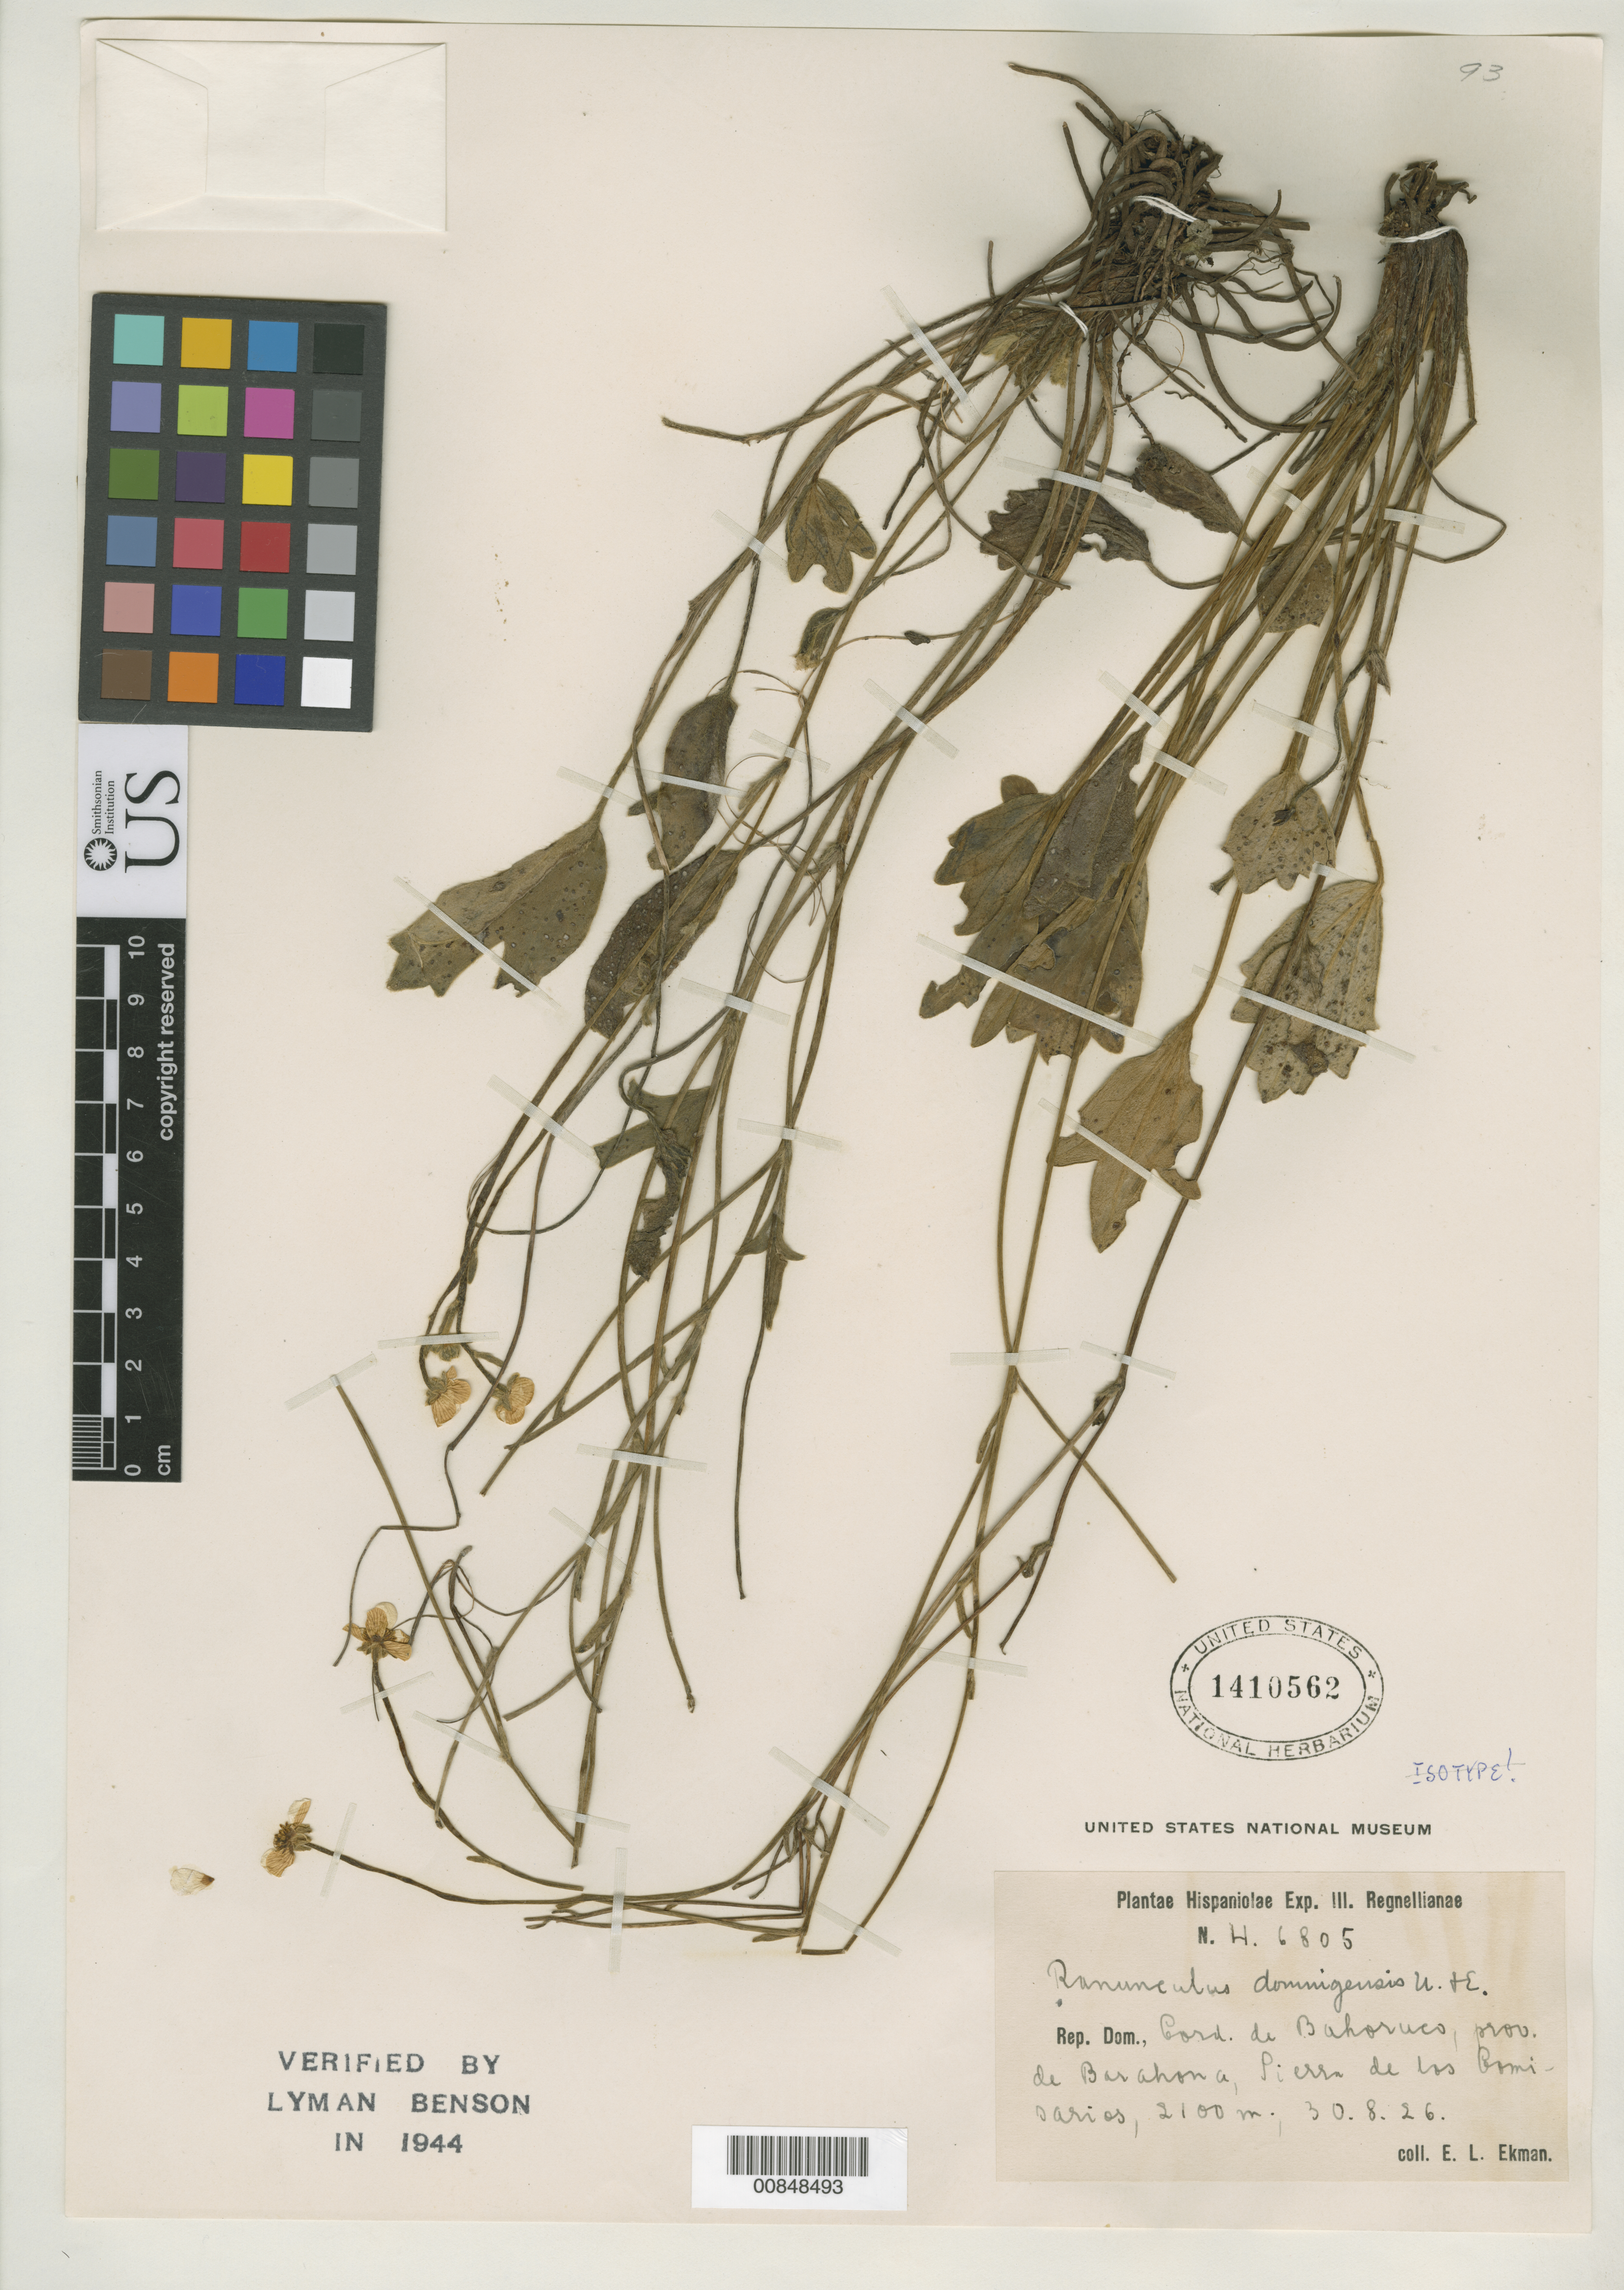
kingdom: Plantae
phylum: Tracheophyta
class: Magnoliopsida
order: Ranunculales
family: Ranunculaceae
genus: Ranunculus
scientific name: Ranunculus domingensis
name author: Urb. & Ekman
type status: Isotype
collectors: E. L. Ekman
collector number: H6805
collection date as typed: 30 Aug 1926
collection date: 1926-08-30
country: Dominican Republic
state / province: Barahona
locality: Rep. Dom., Cord. De Bahoruco, prov. De Barahona, Sierra de los Comisaries.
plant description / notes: Cited by L. Benson in Amer. Midl. Nat. 40: 68 (1948).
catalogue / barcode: US 1410562